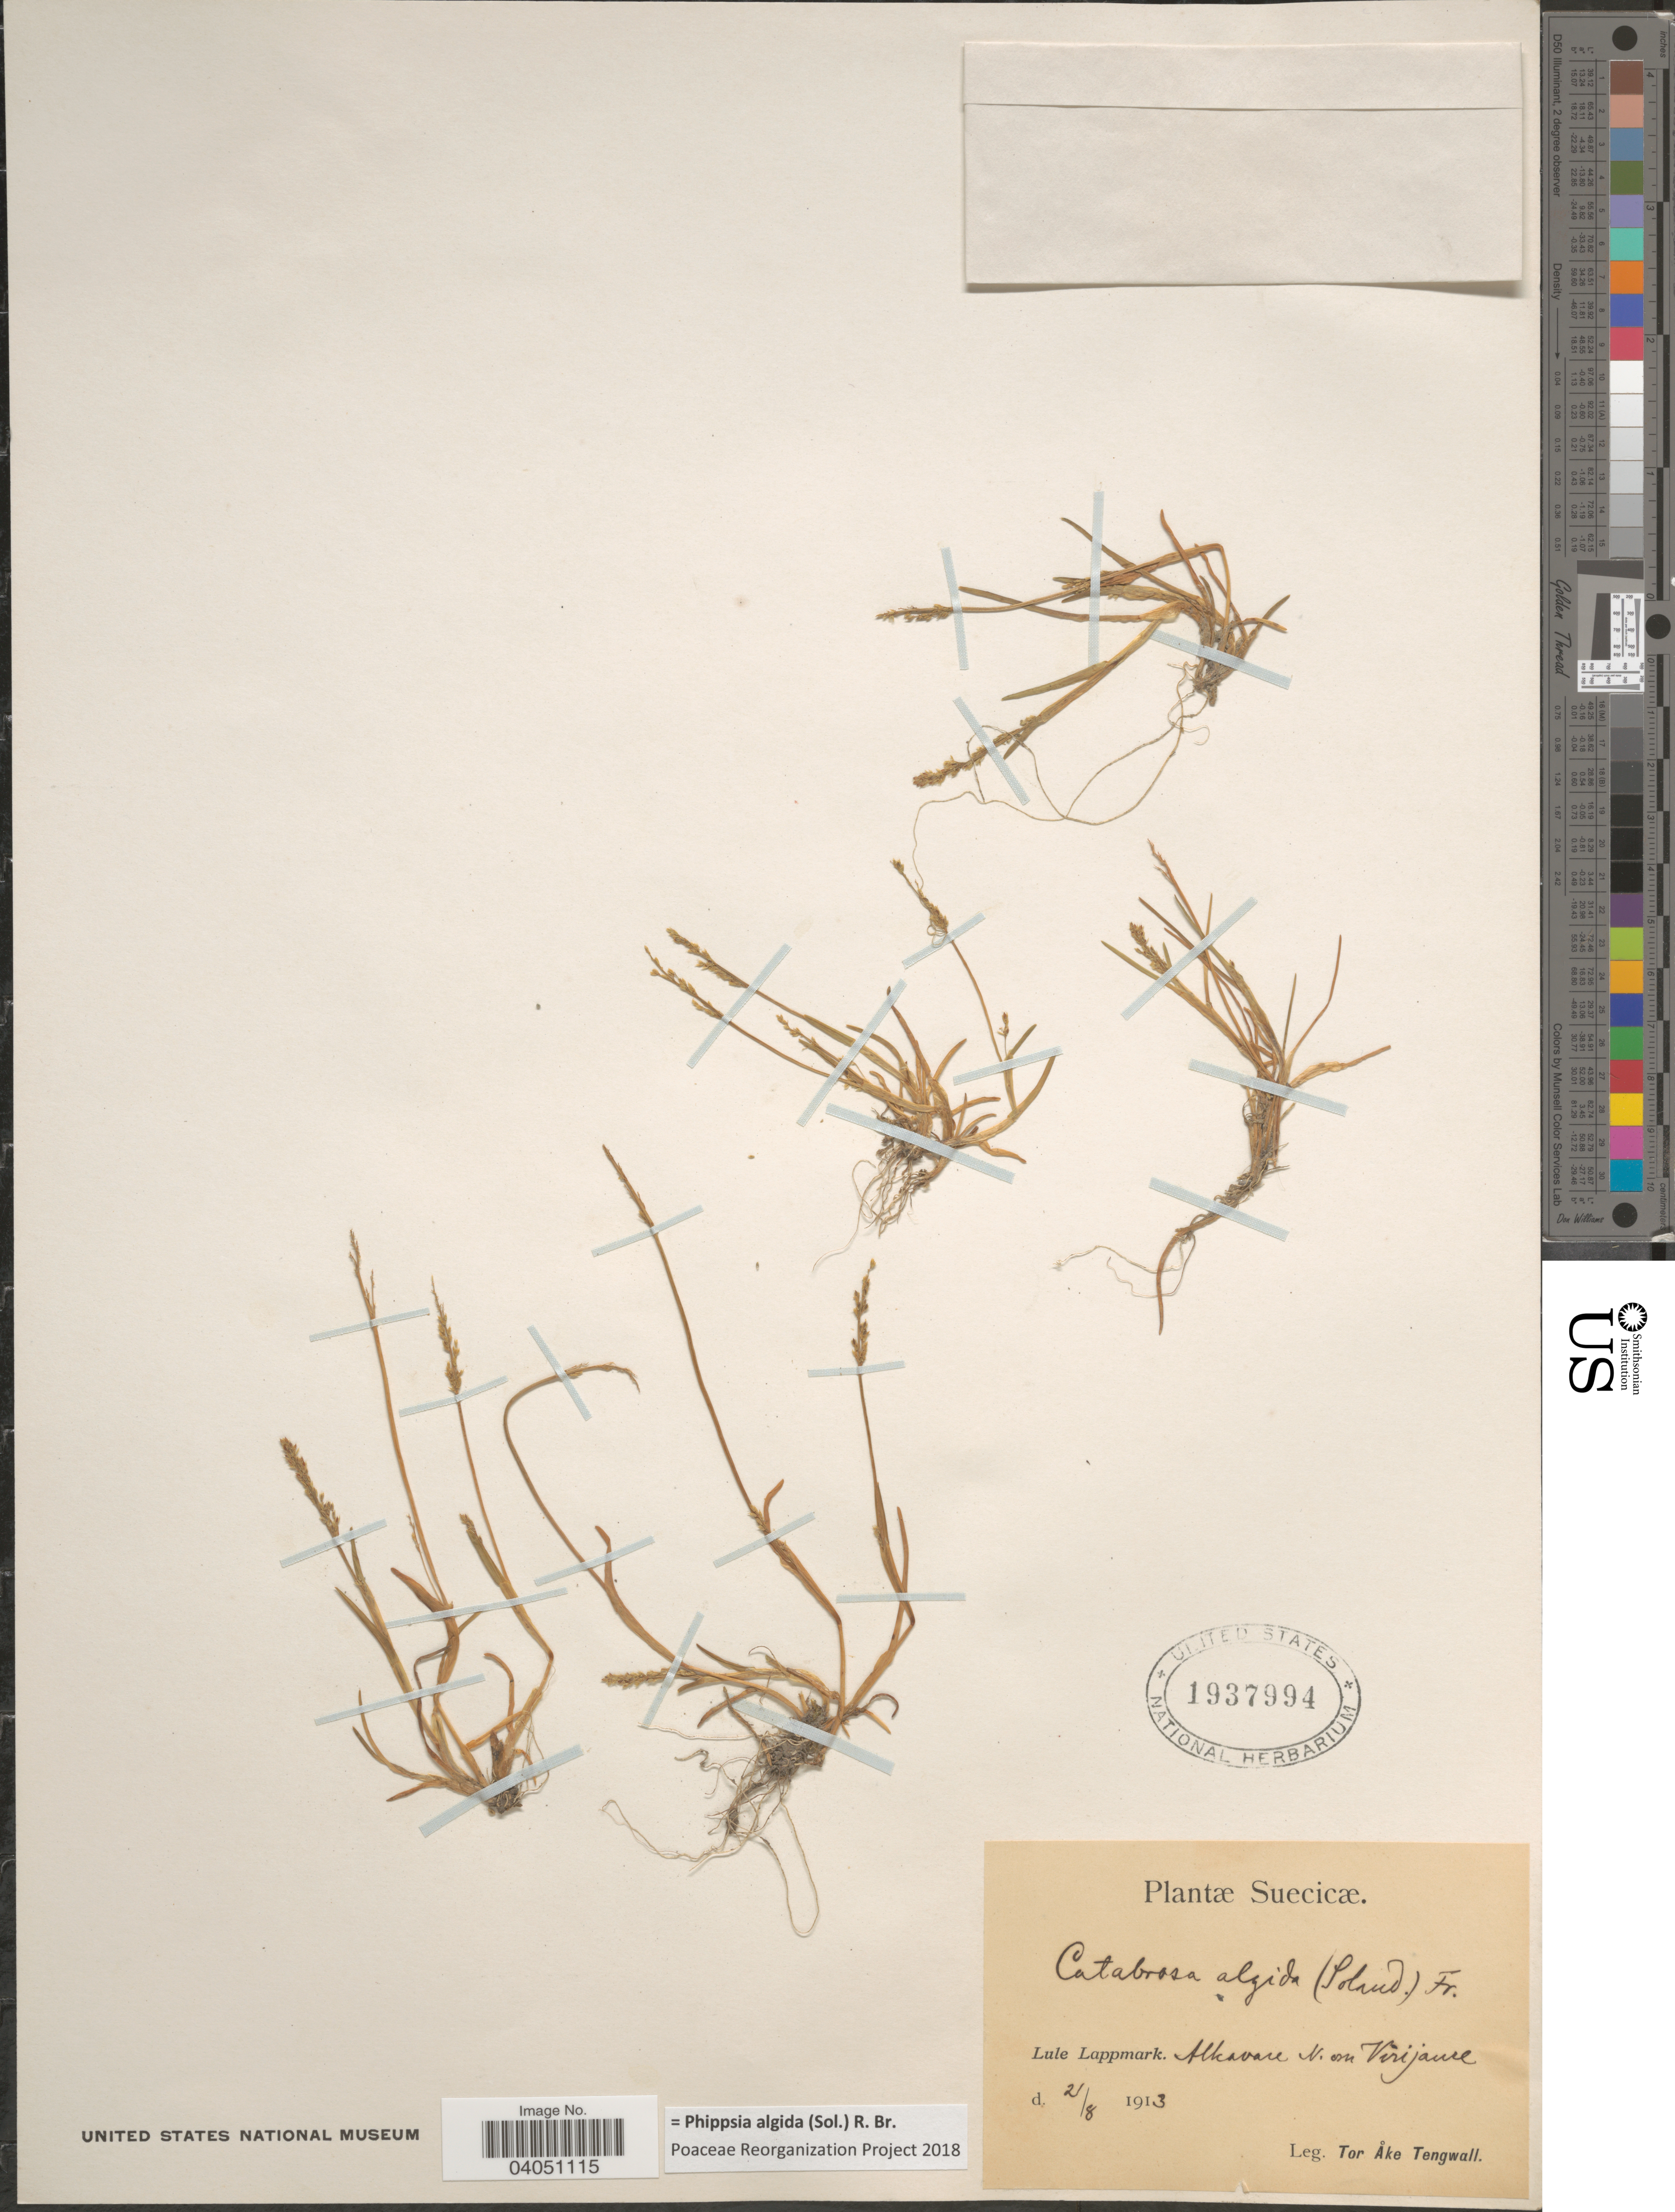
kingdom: Plantae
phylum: Tracheophyta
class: Liliopsida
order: Poales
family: Poaceae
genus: Phippsia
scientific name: Phippsia algida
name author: (Sol.) R. Br.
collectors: T. Tengwall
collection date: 1913-08-21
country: Sweden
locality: Suecicæ. Lule Lappmark. Alkavare N. om Virijaure.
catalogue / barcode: US 1937994